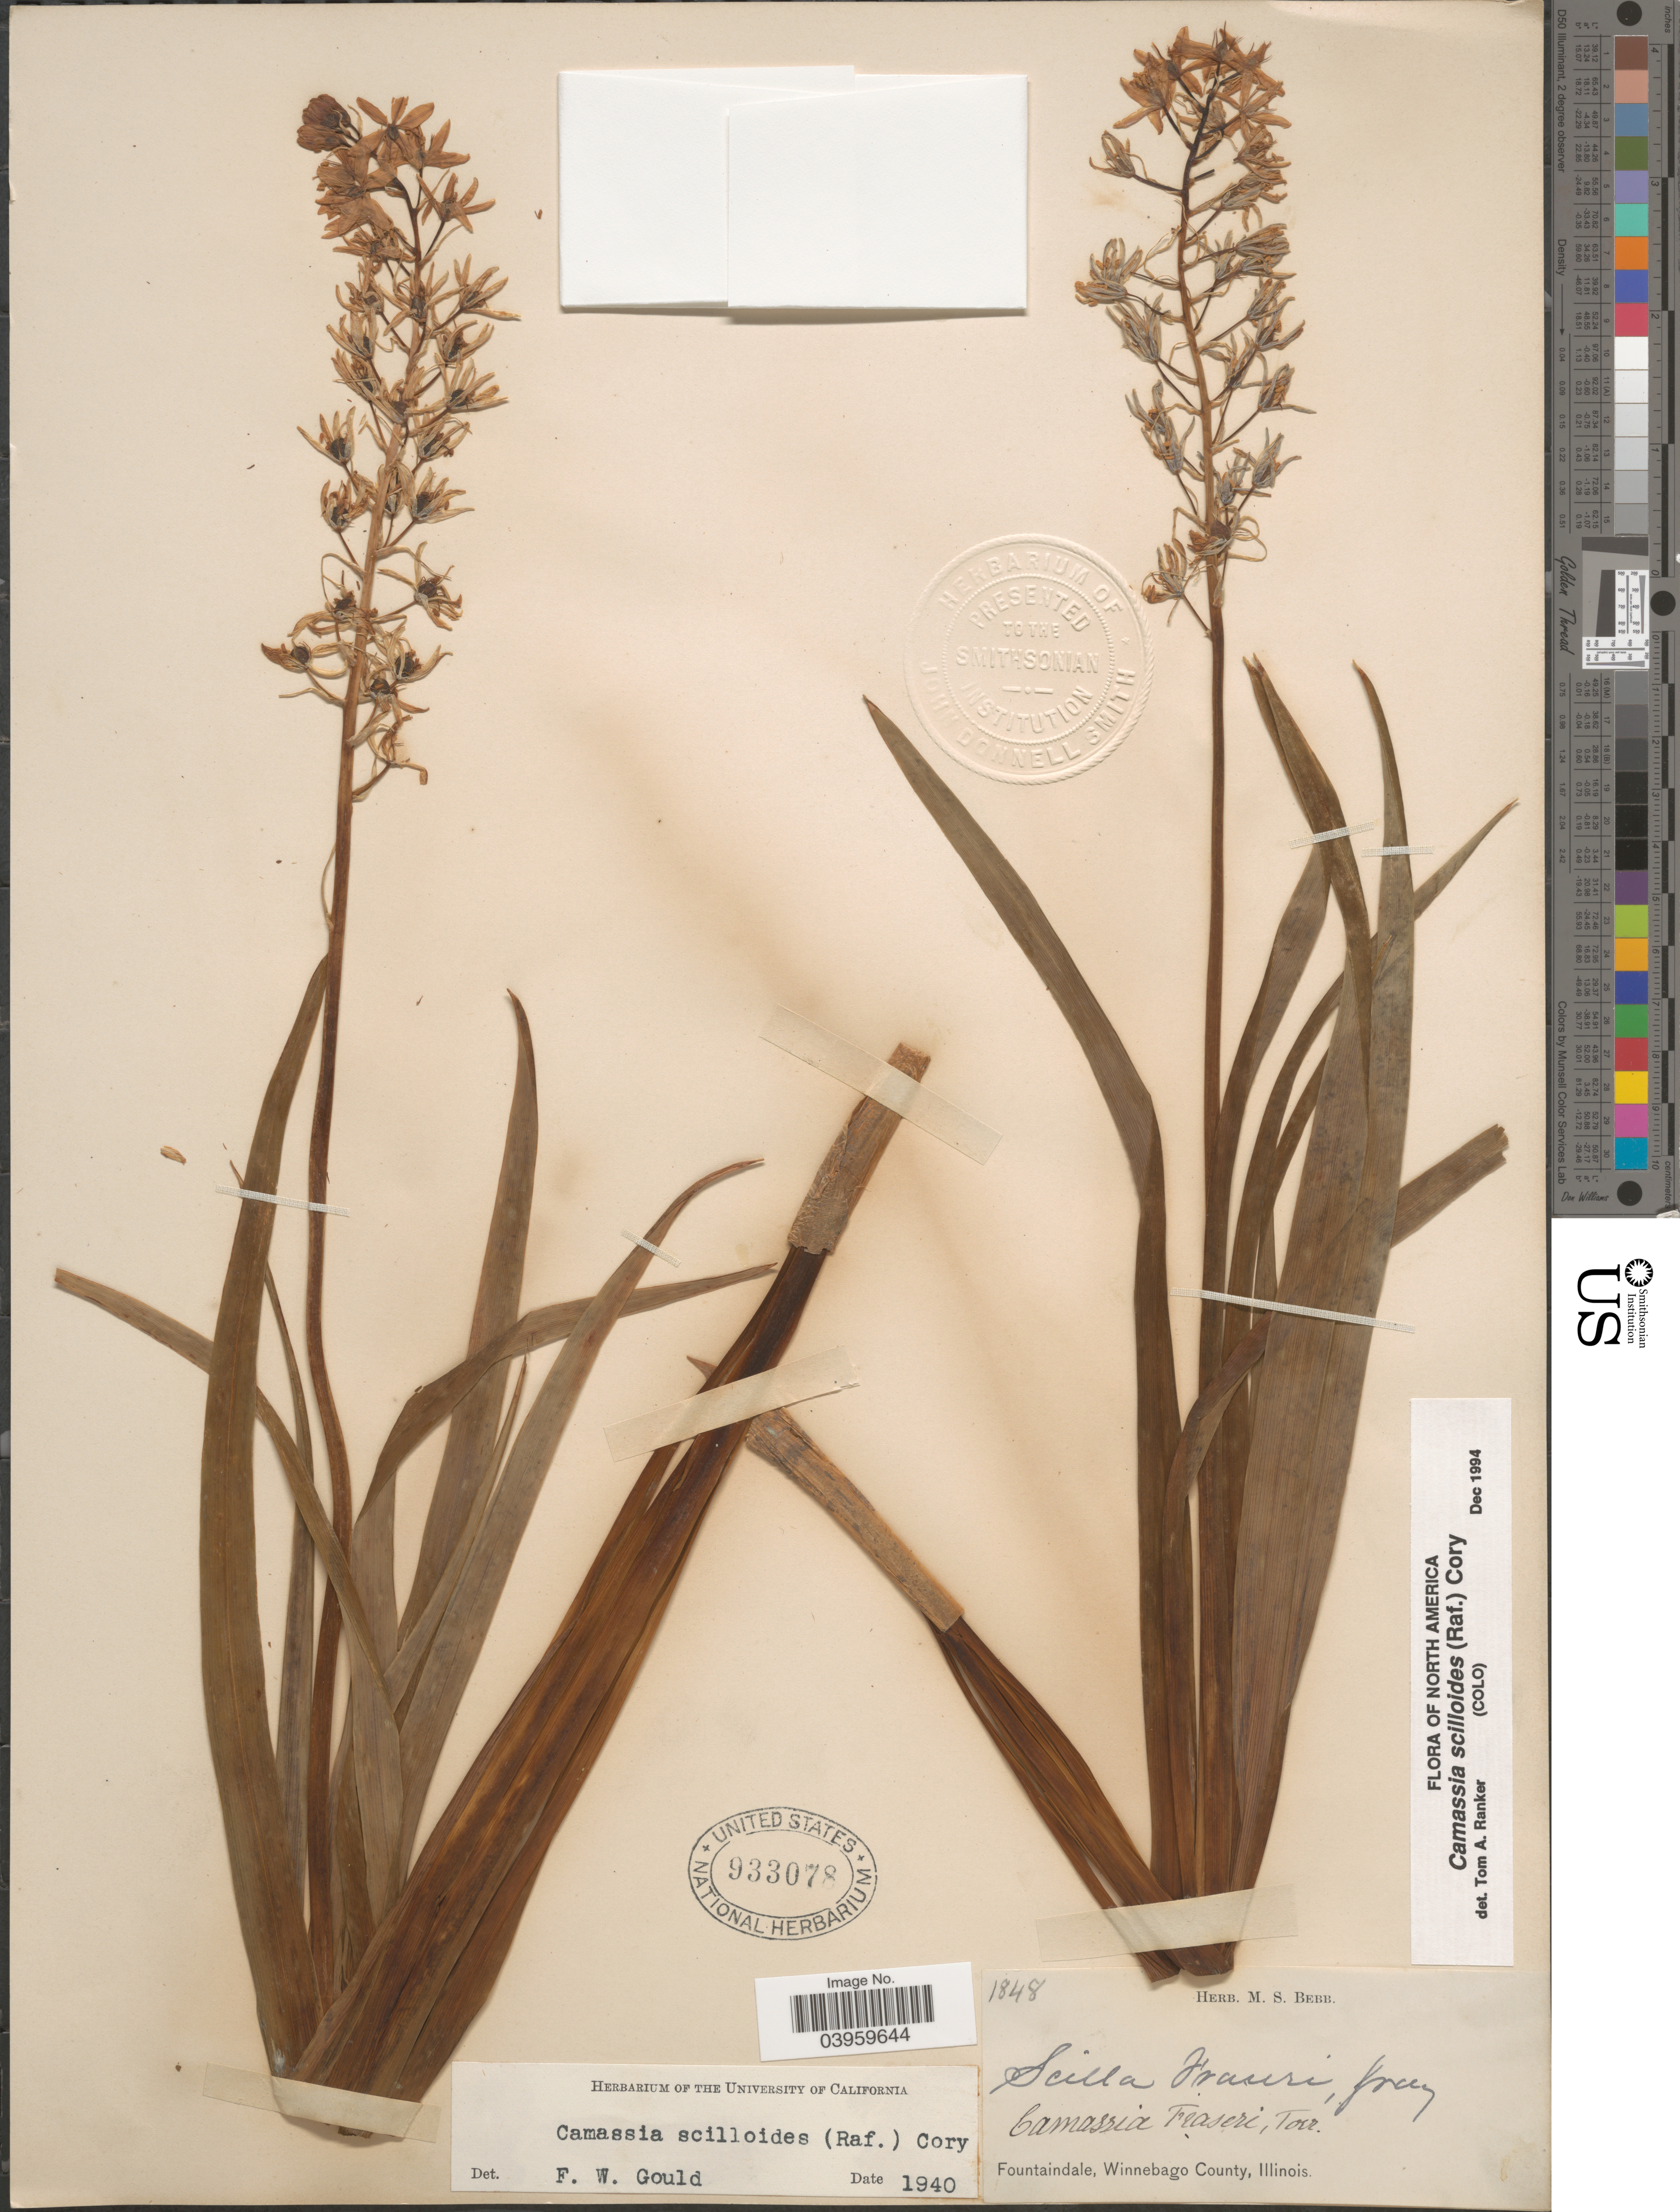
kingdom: Plantae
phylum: Tracheophyta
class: Liliopsida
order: Asparagales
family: Asparagaceae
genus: Camassia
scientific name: Camassia scilloides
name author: (Raf.) Cory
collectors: ex Herb. M. S. Bebb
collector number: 1848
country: United States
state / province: Illinois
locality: Fountaindale, Winnebago County.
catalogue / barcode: US 933078